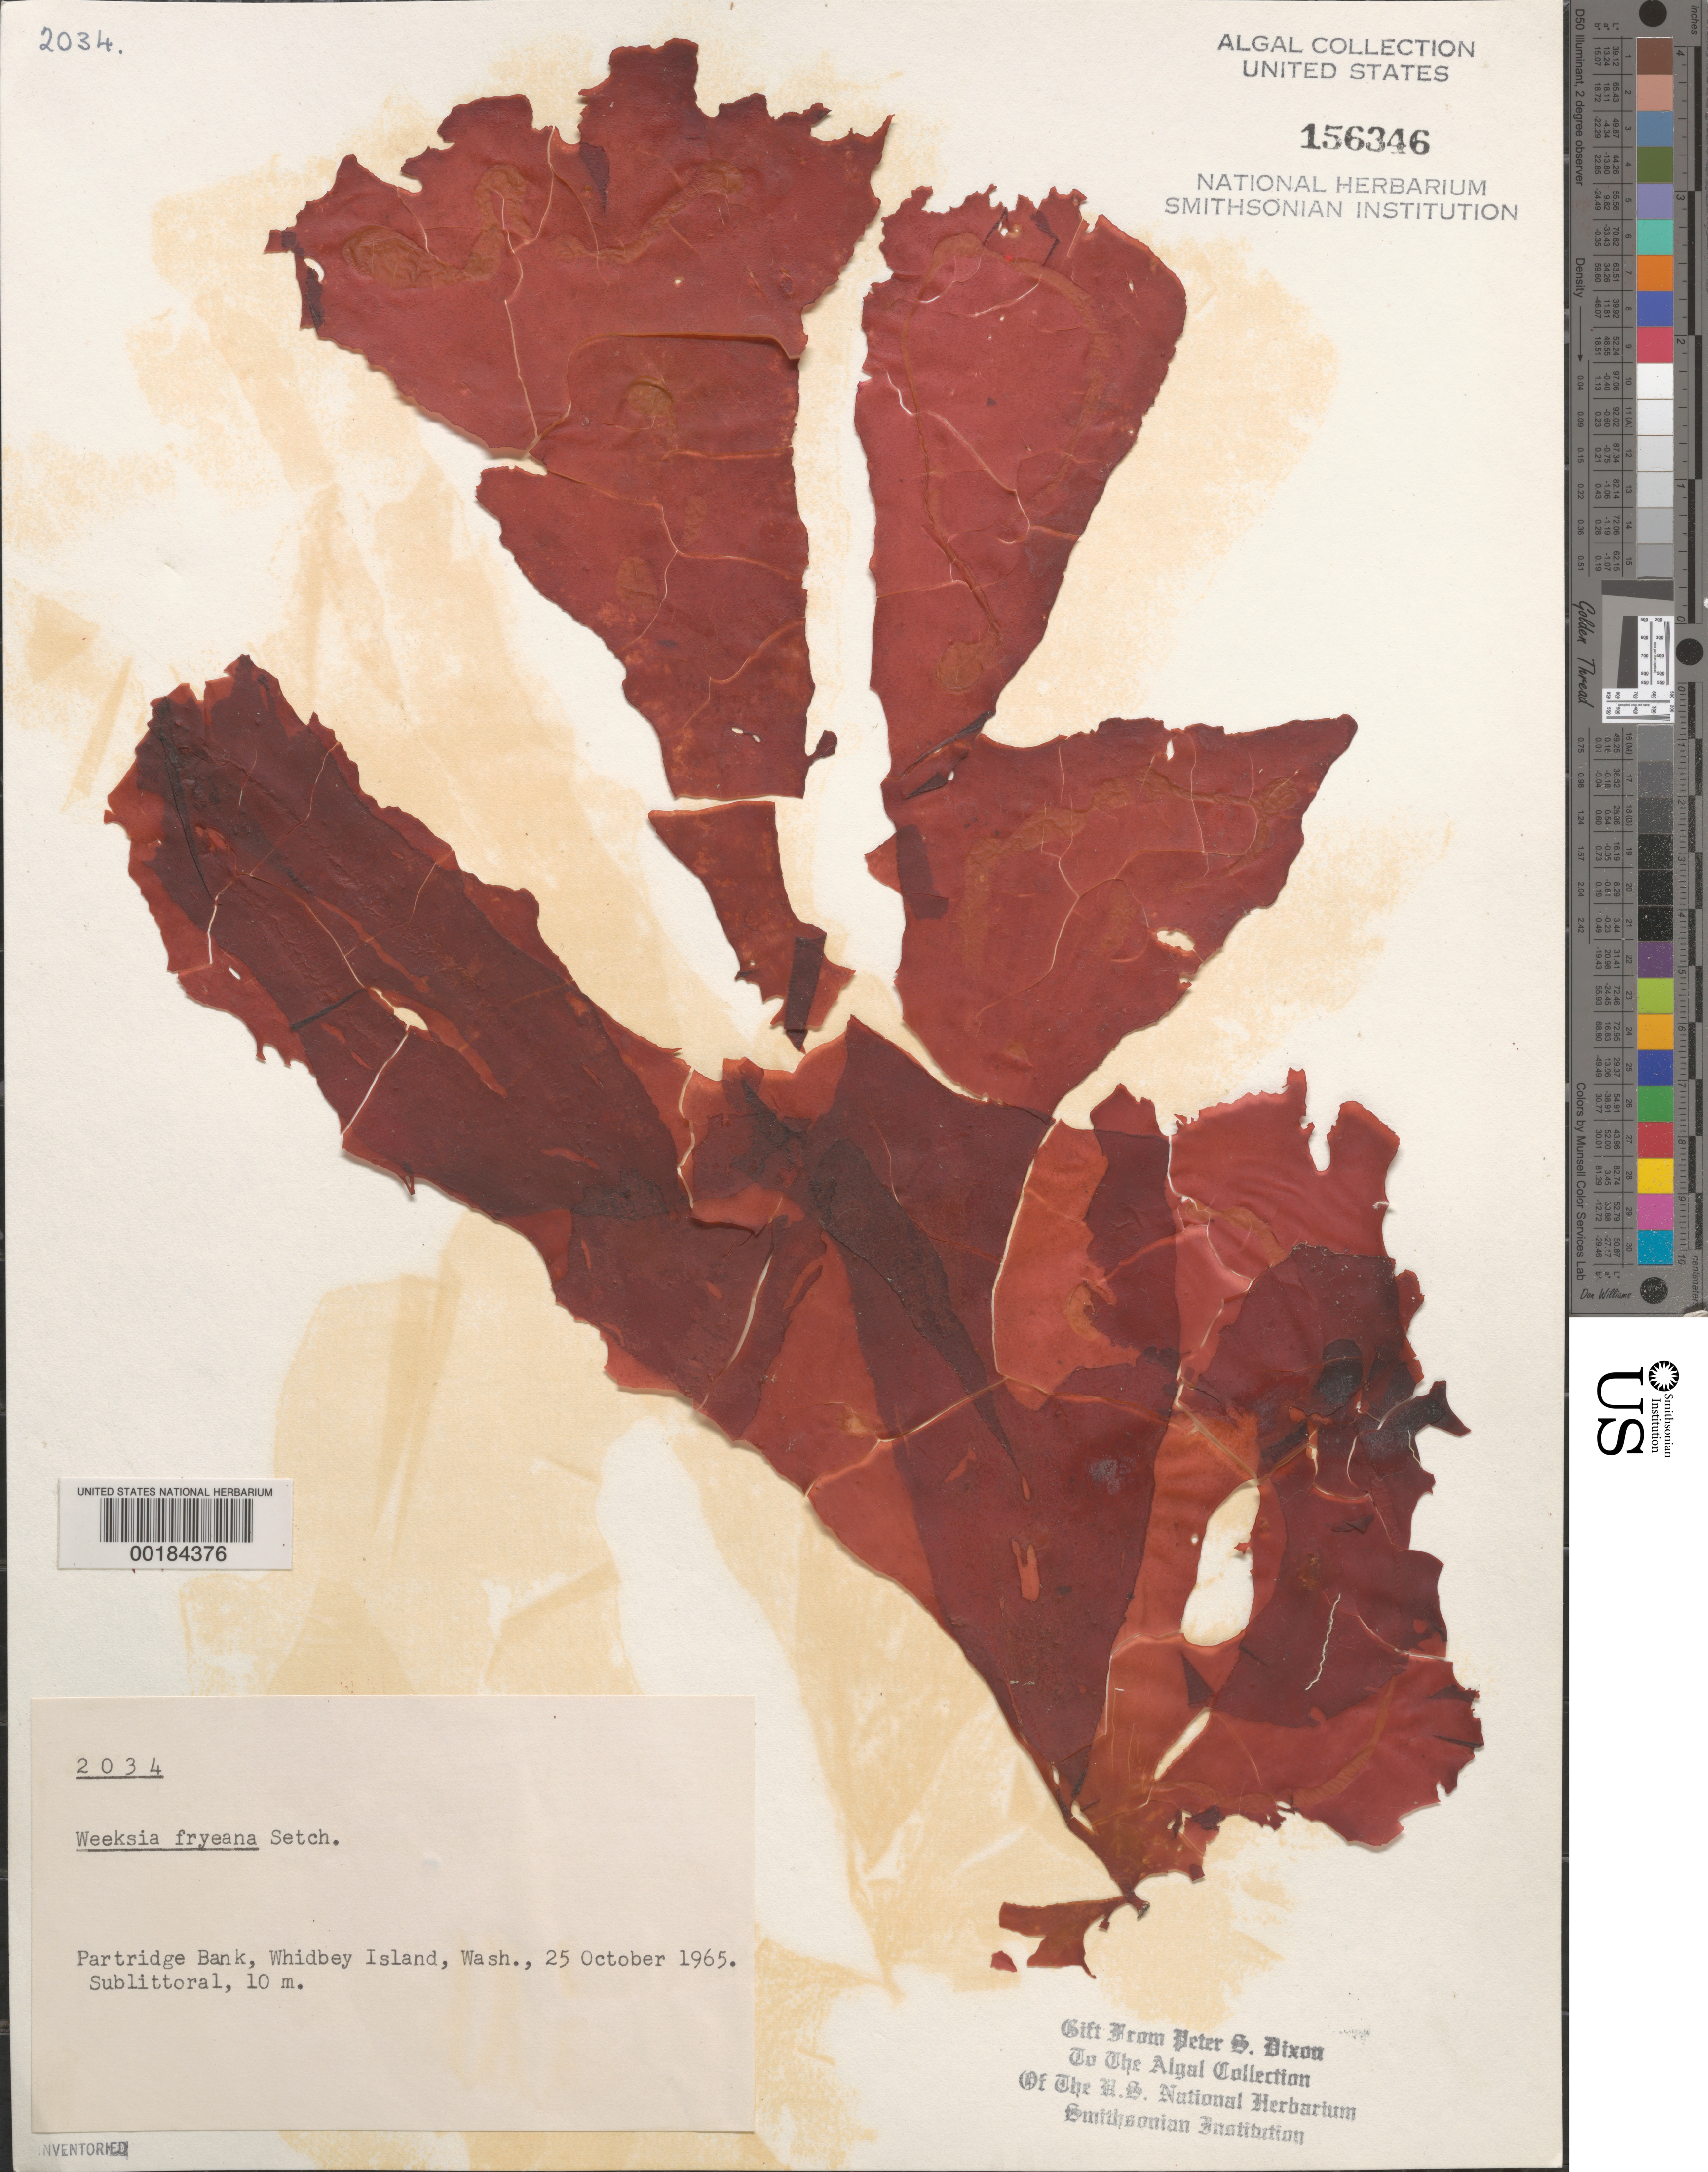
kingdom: Plantae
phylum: Rhodophyta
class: Florideophyceae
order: Gigartinales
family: Dumontiaceae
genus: Weeksia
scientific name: Weeksia coccinea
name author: (Harv.) S.C. Lindstrom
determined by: Algae name updating Project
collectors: P. S. Dixon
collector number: PSD 2034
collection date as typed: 25 Oct 1965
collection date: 1965-10-25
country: United States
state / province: Washington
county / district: Island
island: Whidbey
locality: Partridge Bank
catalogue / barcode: US 156346